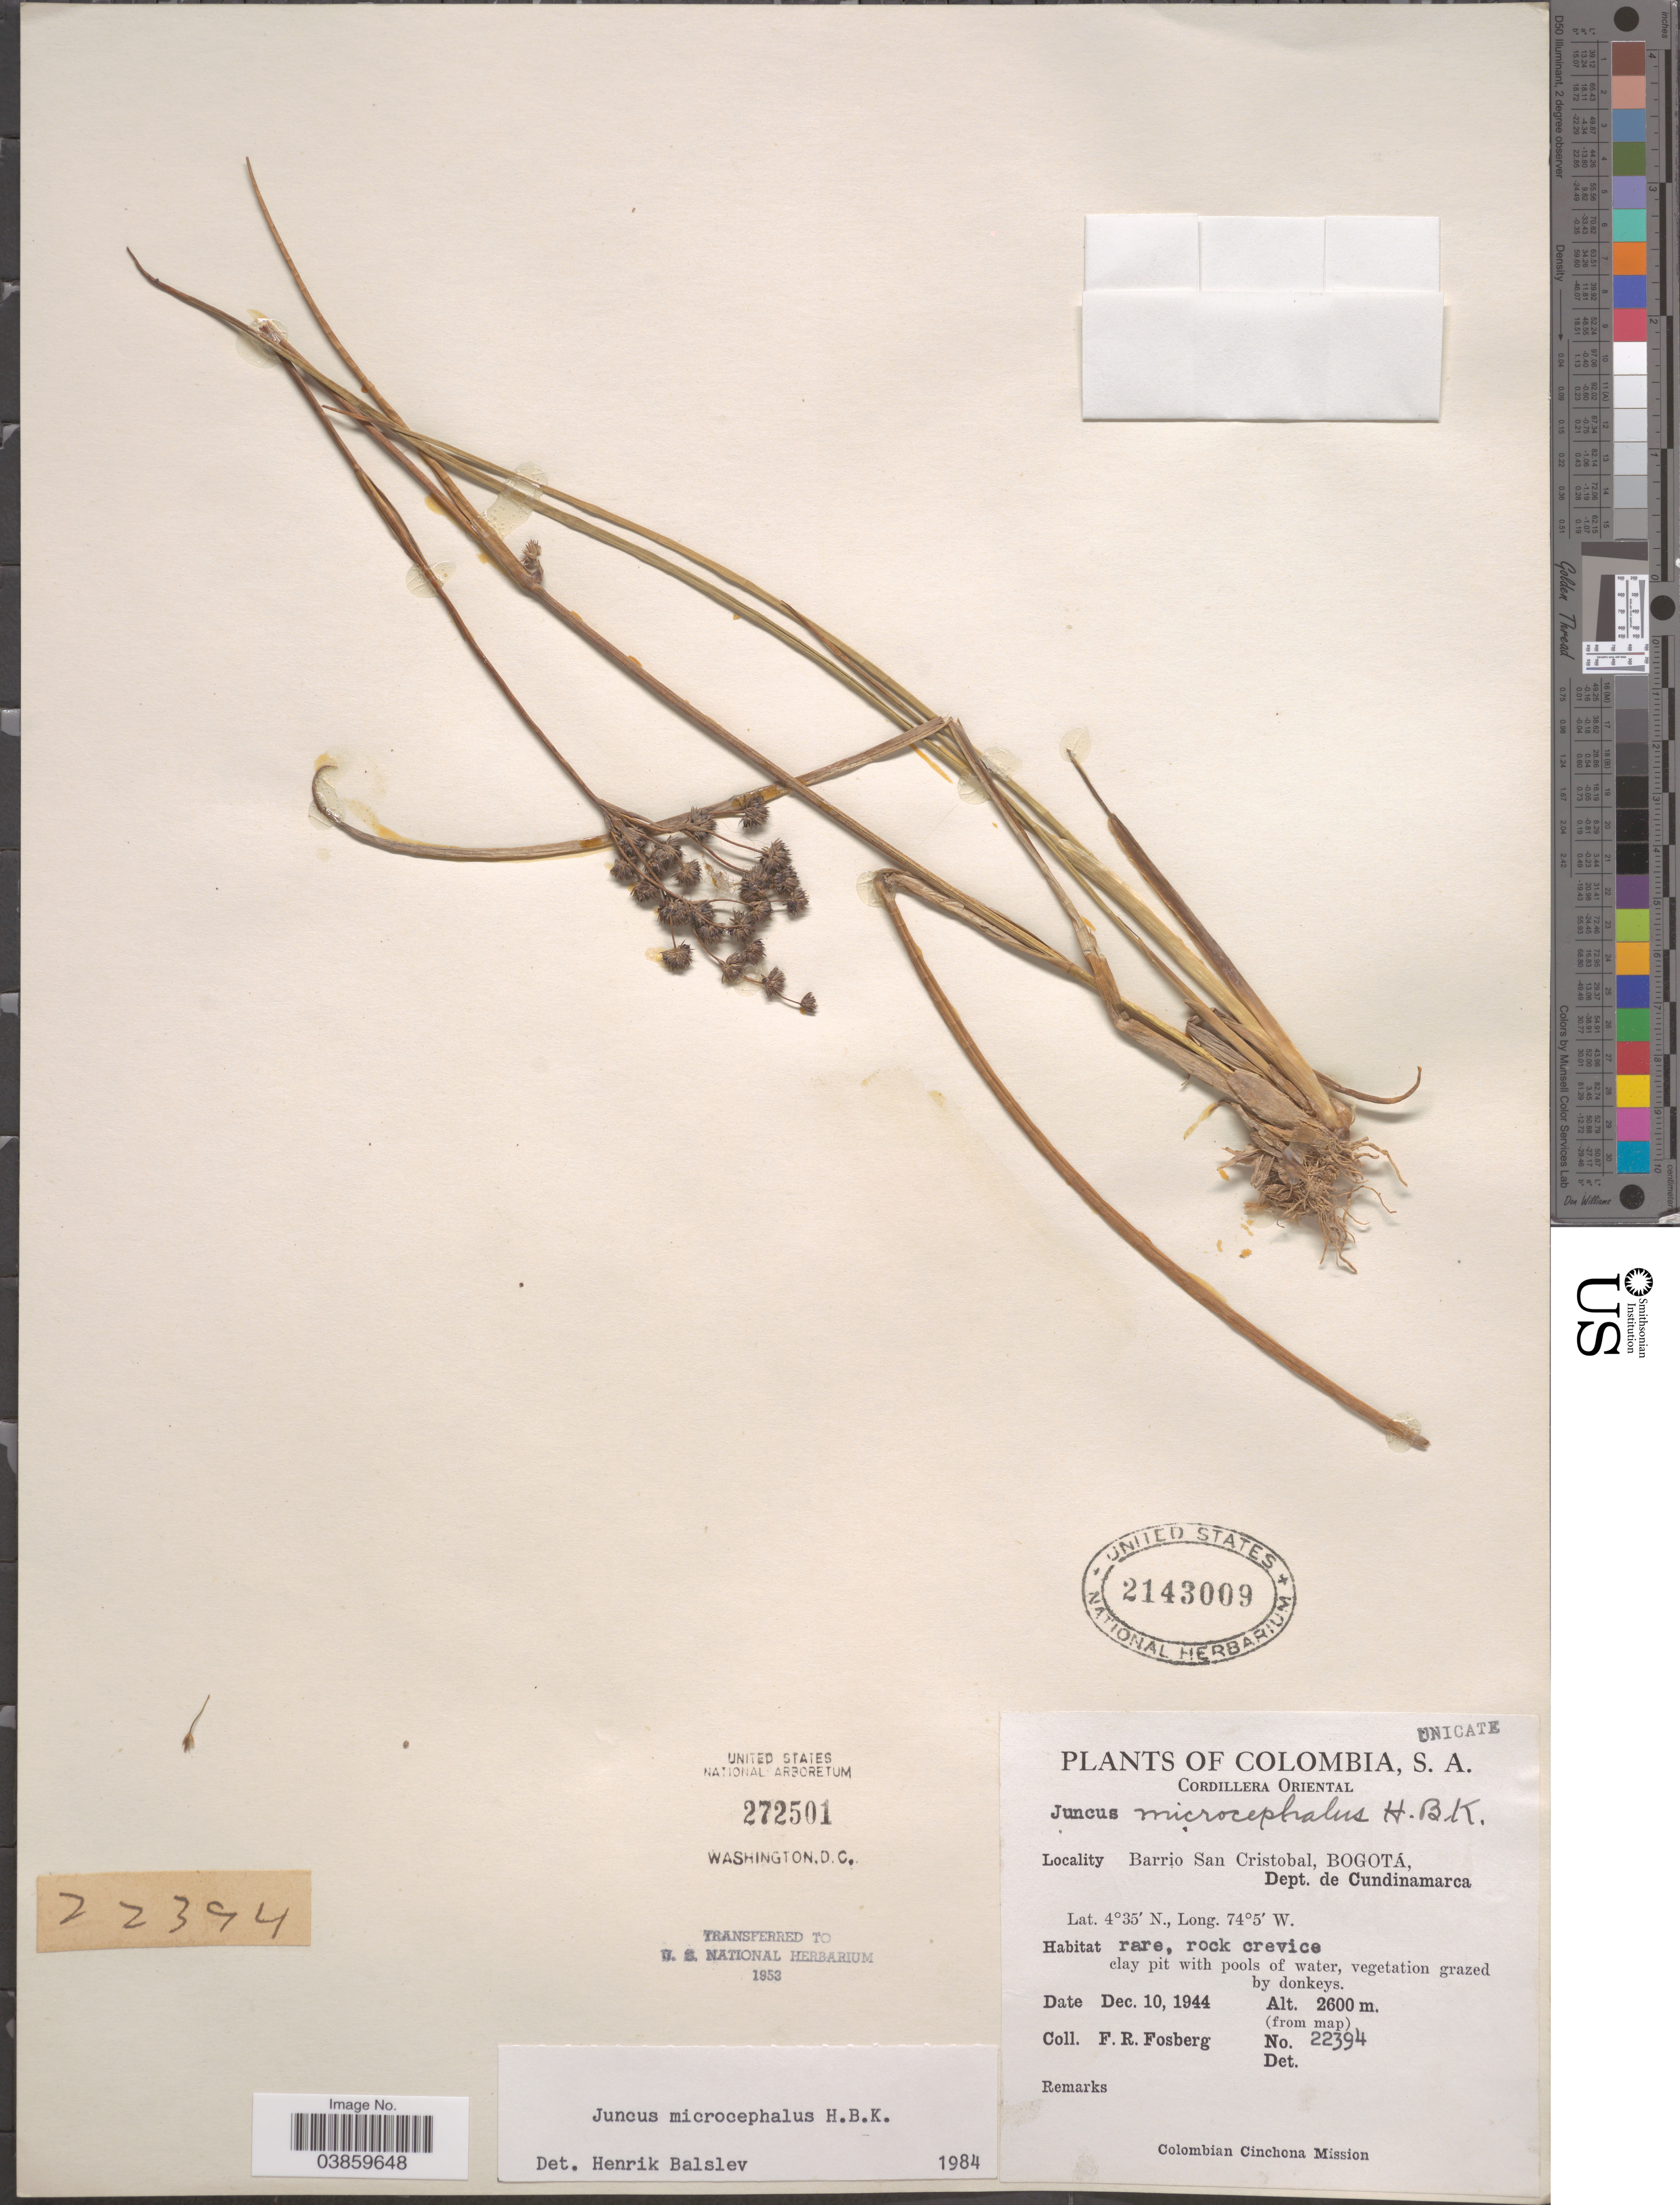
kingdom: Plantae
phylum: Tracheophyta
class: Liliopsida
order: Poales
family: Juncaceae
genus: Juncus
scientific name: Juncus microcephalus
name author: Kunth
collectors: F. R. Fosberg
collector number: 22394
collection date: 1944-12-10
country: Colombia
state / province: Bogota D.C.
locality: Cordillera Oriental. Barrio San Cristobal, Bogotá. Dept. de Cundinamarca.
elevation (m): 2600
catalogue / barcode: US 2143009